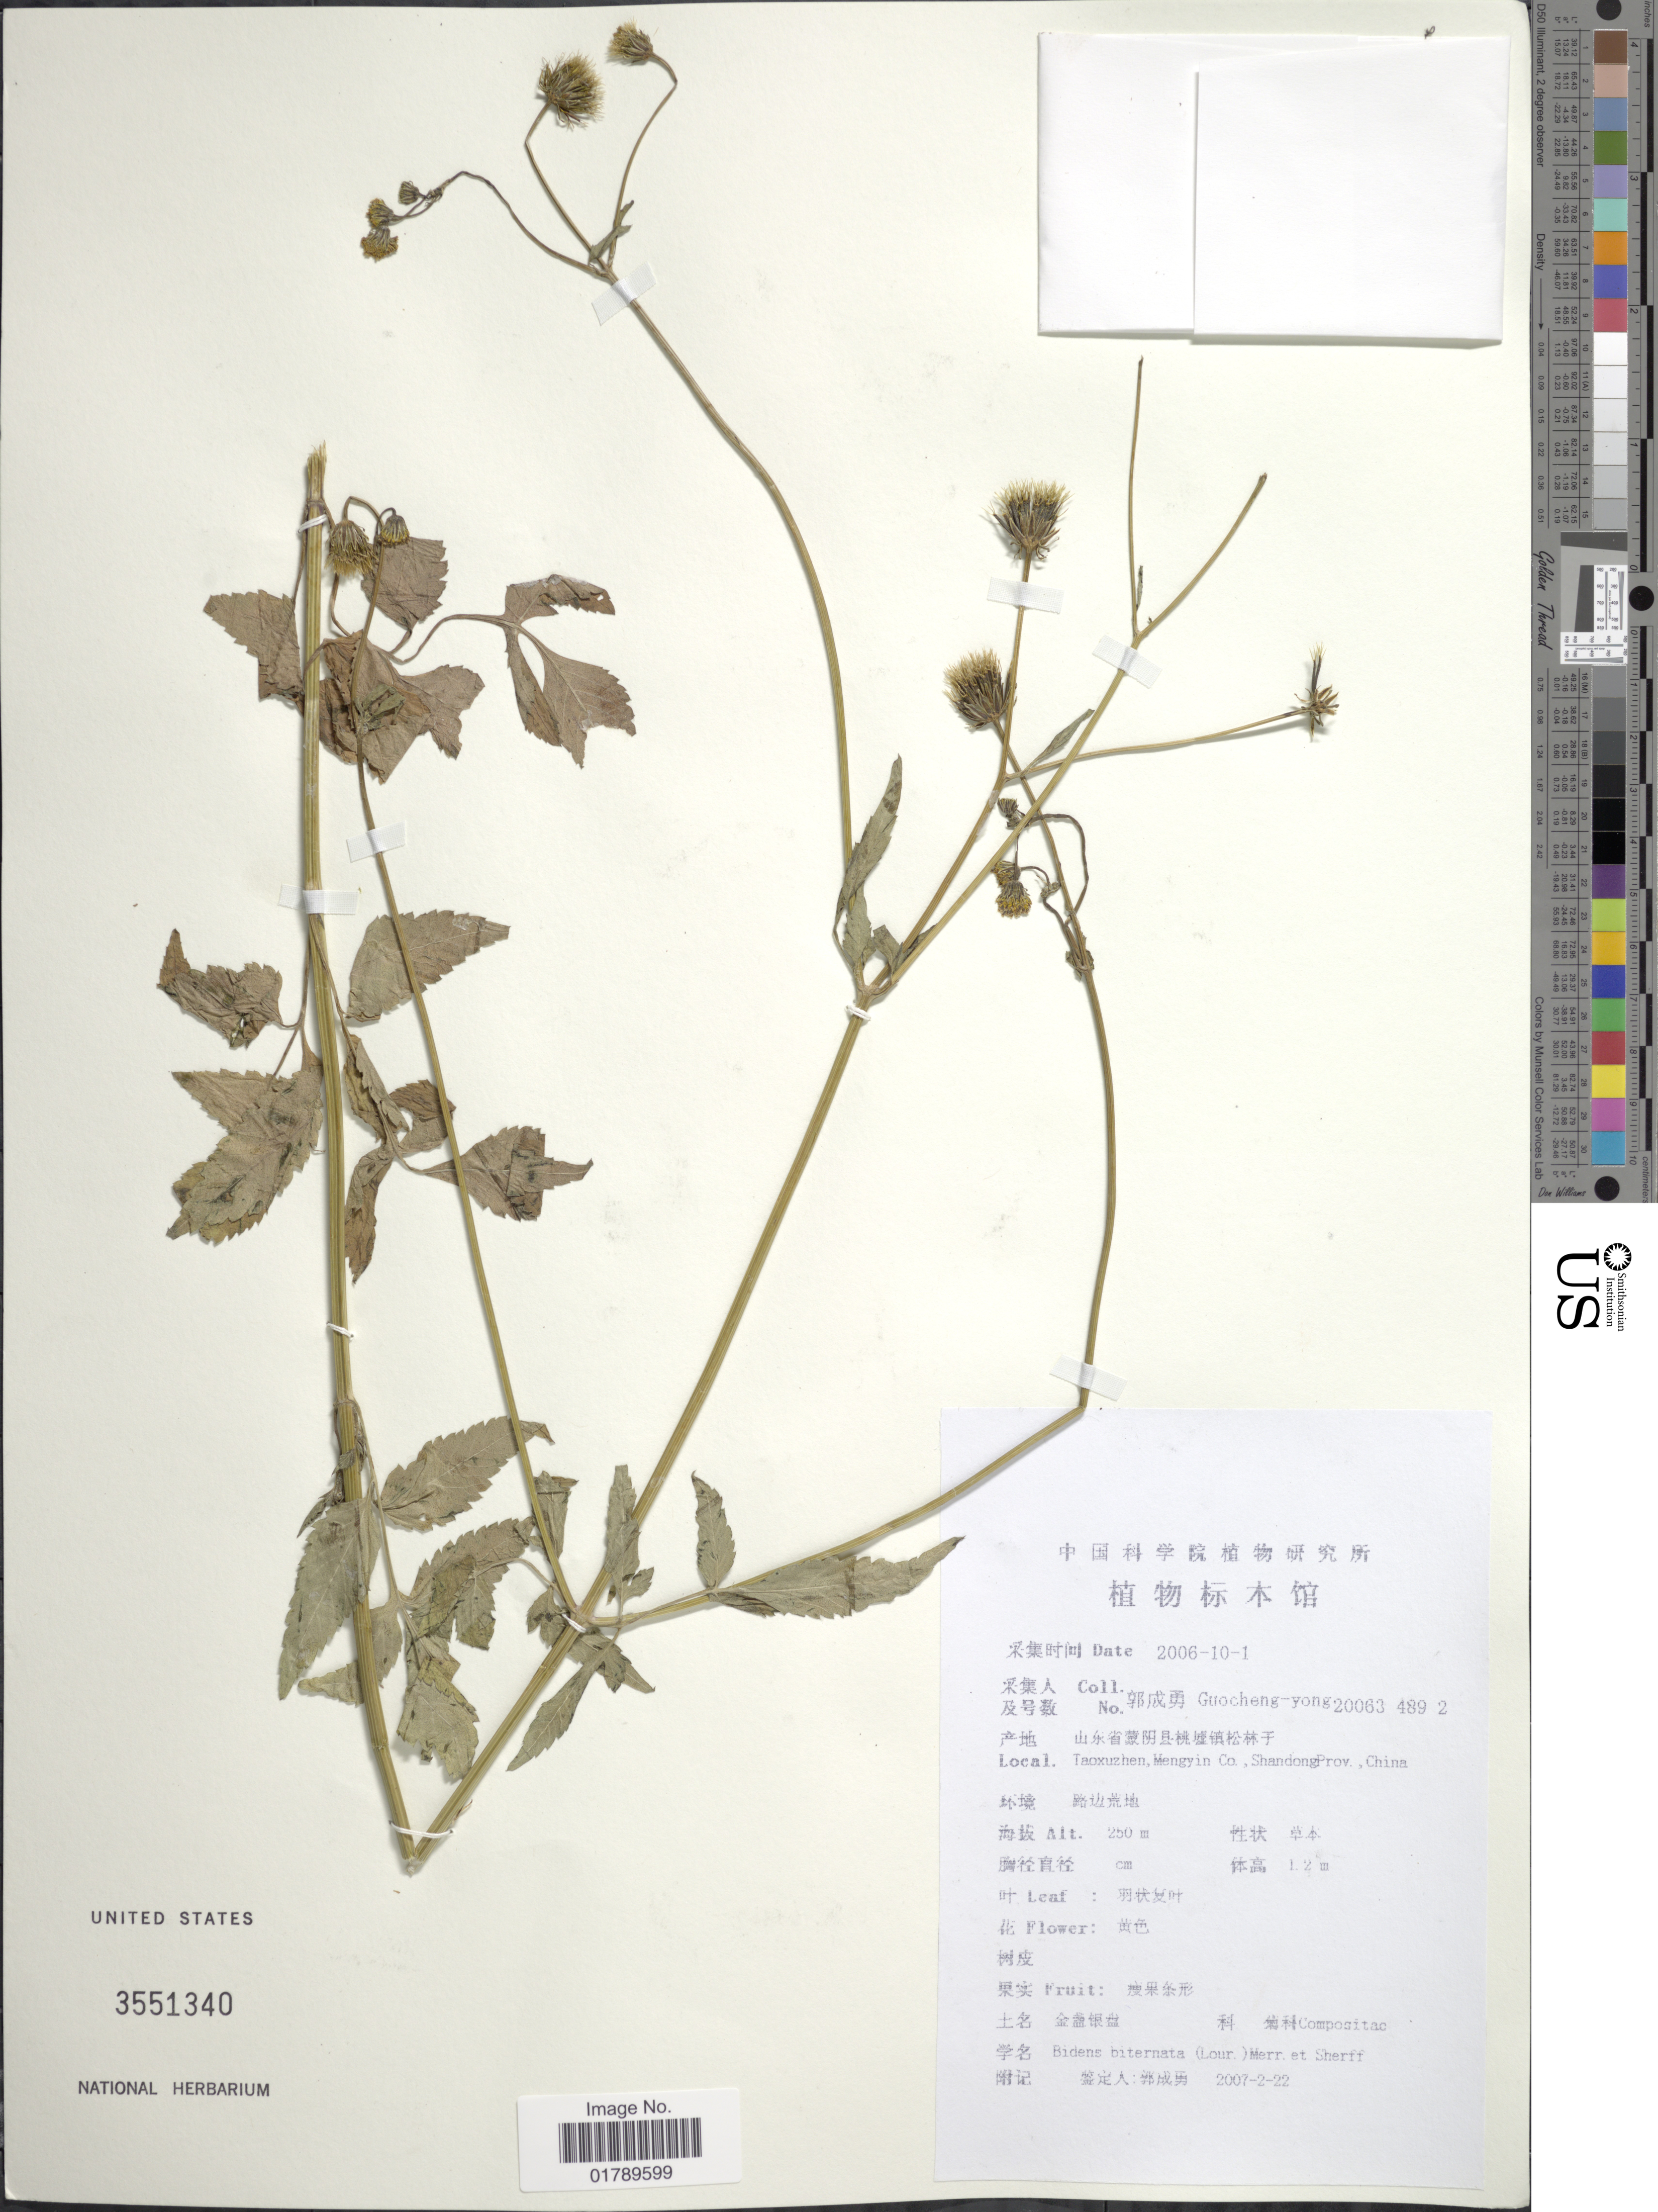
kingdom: Plantae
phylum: Tracheophyta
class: Magnoliopsida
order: Asterales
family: Asteraceae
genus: Bidens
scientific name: Bidens bipinnata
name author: L.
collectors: Guo cheng-yong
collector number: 20063 489 2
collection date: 2006-10-01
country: China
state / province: Shandong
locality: Taoxuzhen, Mengyin Co., Shandong Prov., China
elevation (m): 250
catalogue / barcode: US 3551340